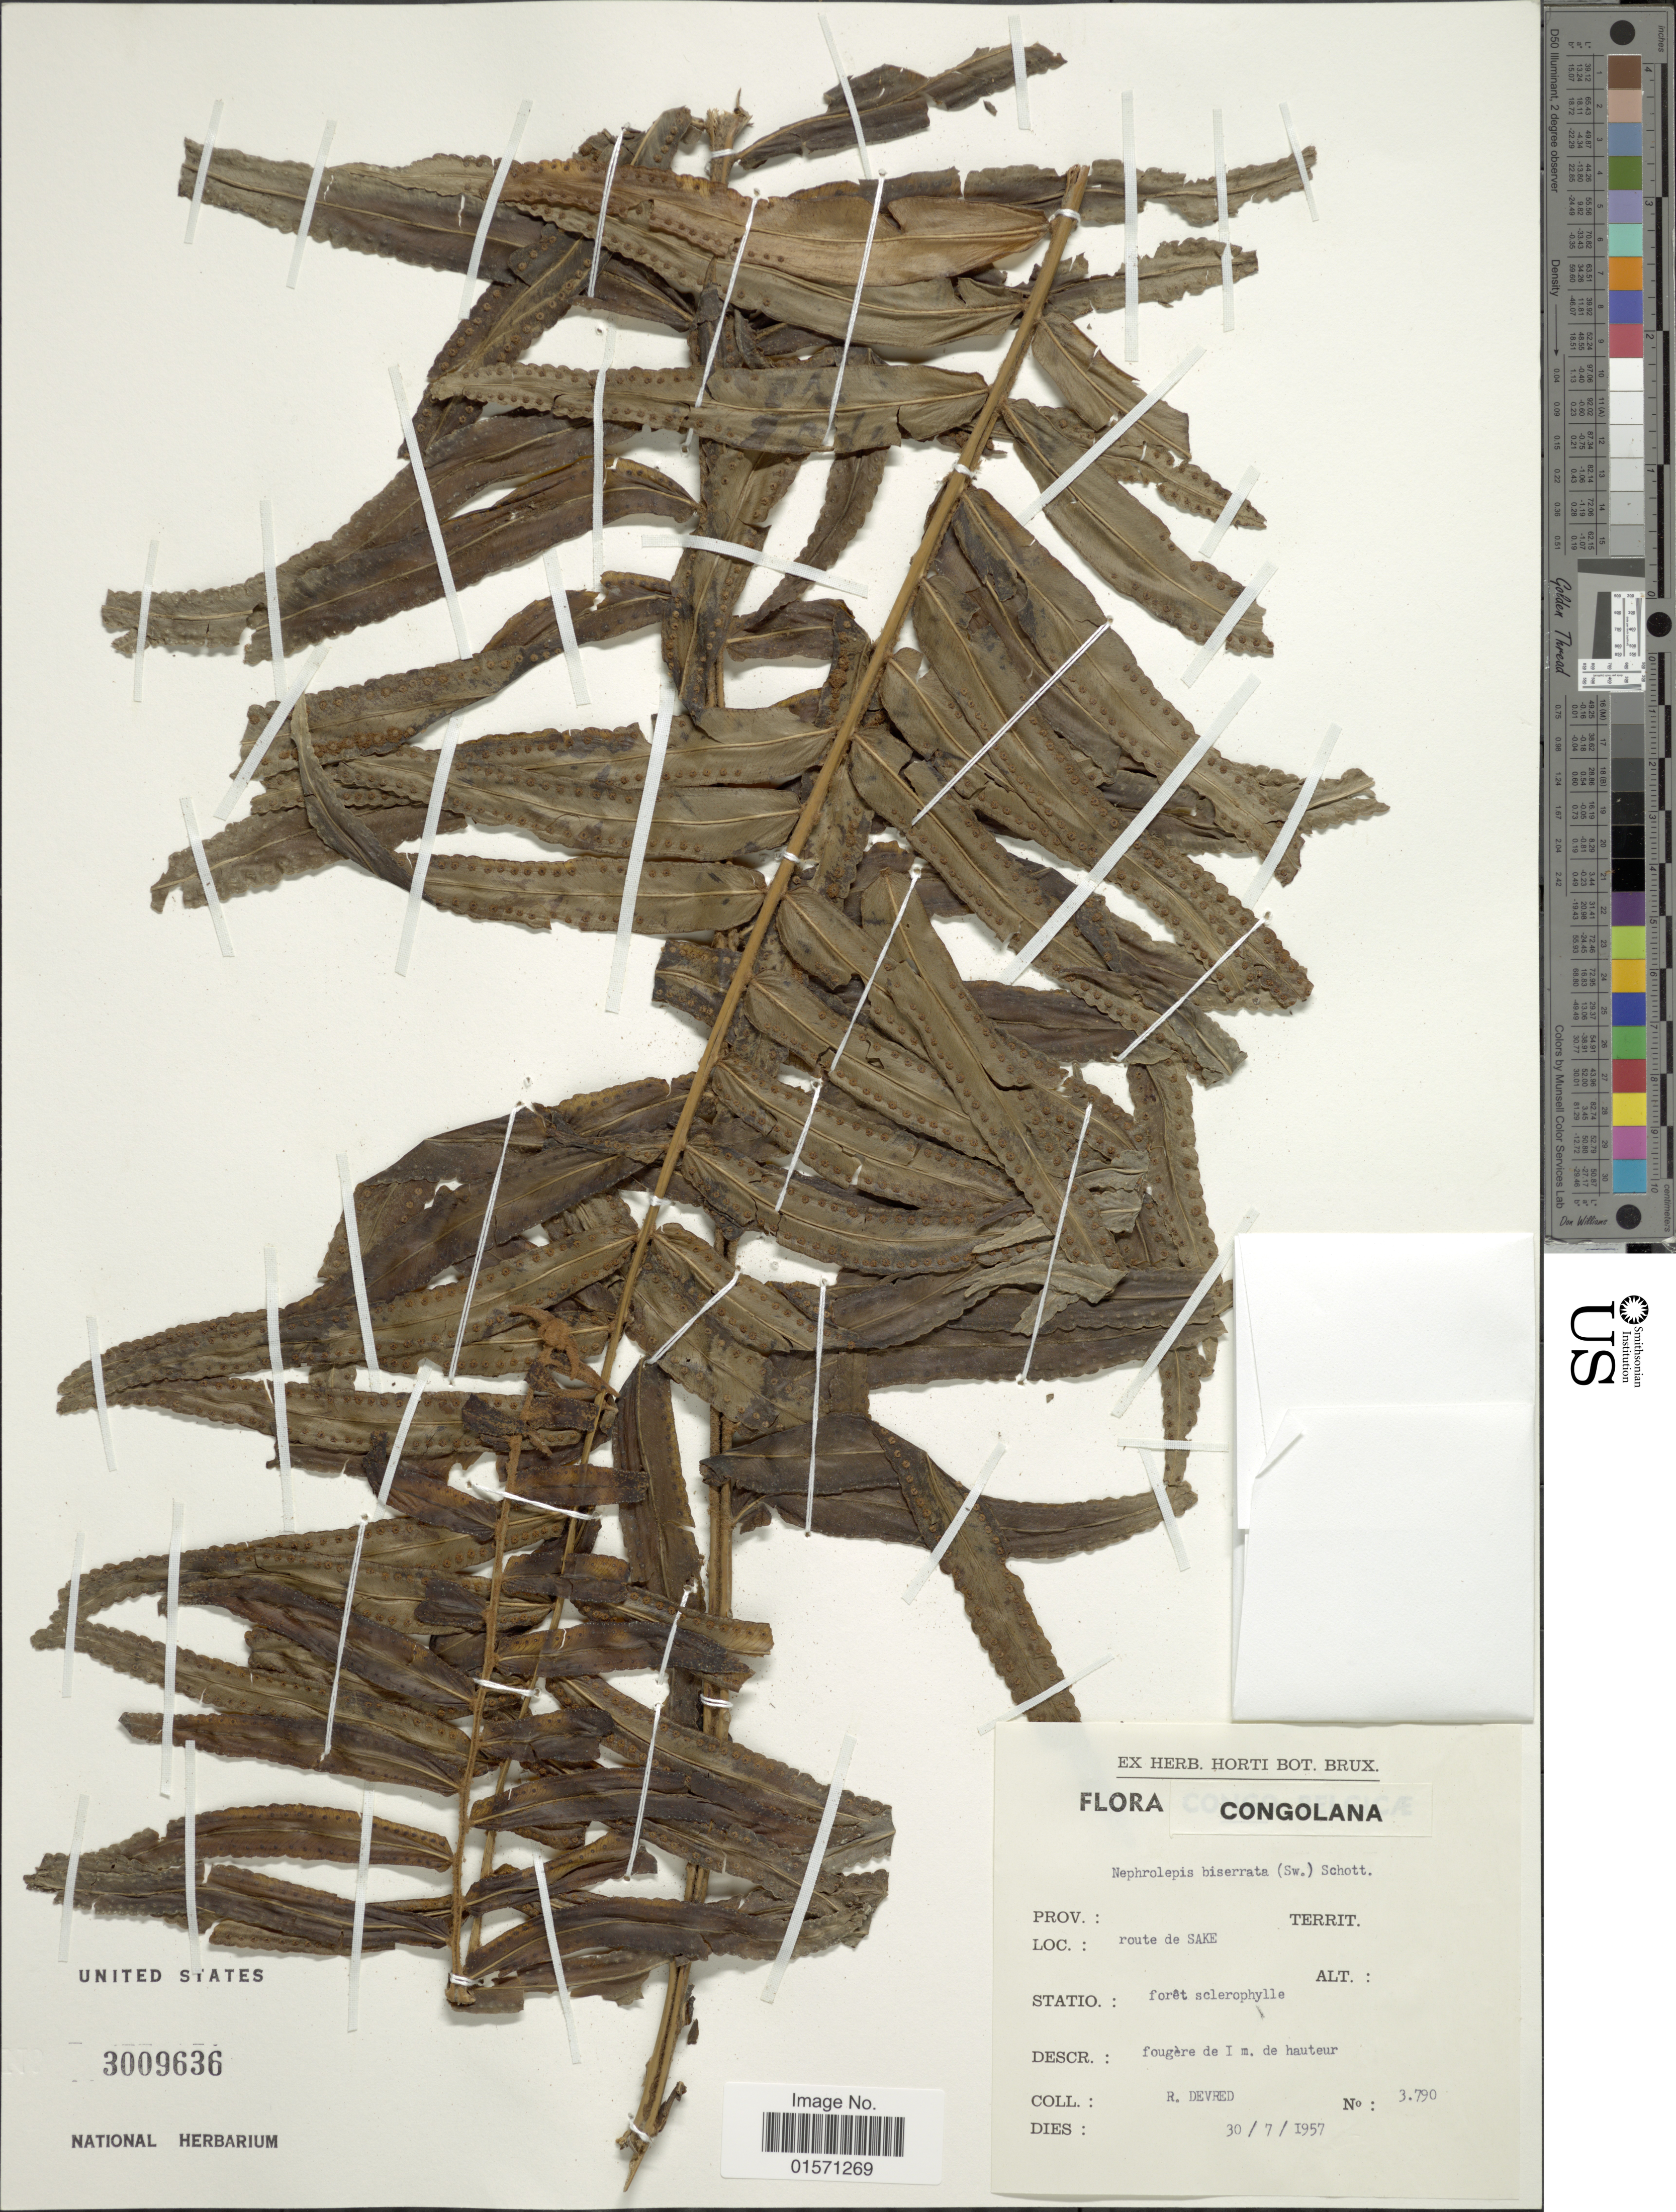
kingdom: Plantae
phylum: Tracheophyta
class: Polypodiopsida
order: Polypodiales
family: Nephrolepidaceae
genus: Nephrolepis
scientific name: Nephrolepis biserrata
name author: (Sw.) Schott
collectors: R. Devred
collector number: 3790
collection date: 1957-07-30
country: Congo, Democratic Republic of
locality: Congolana. route de Sake. Statio.: forêt sclerophylle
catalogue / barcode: US 3009636